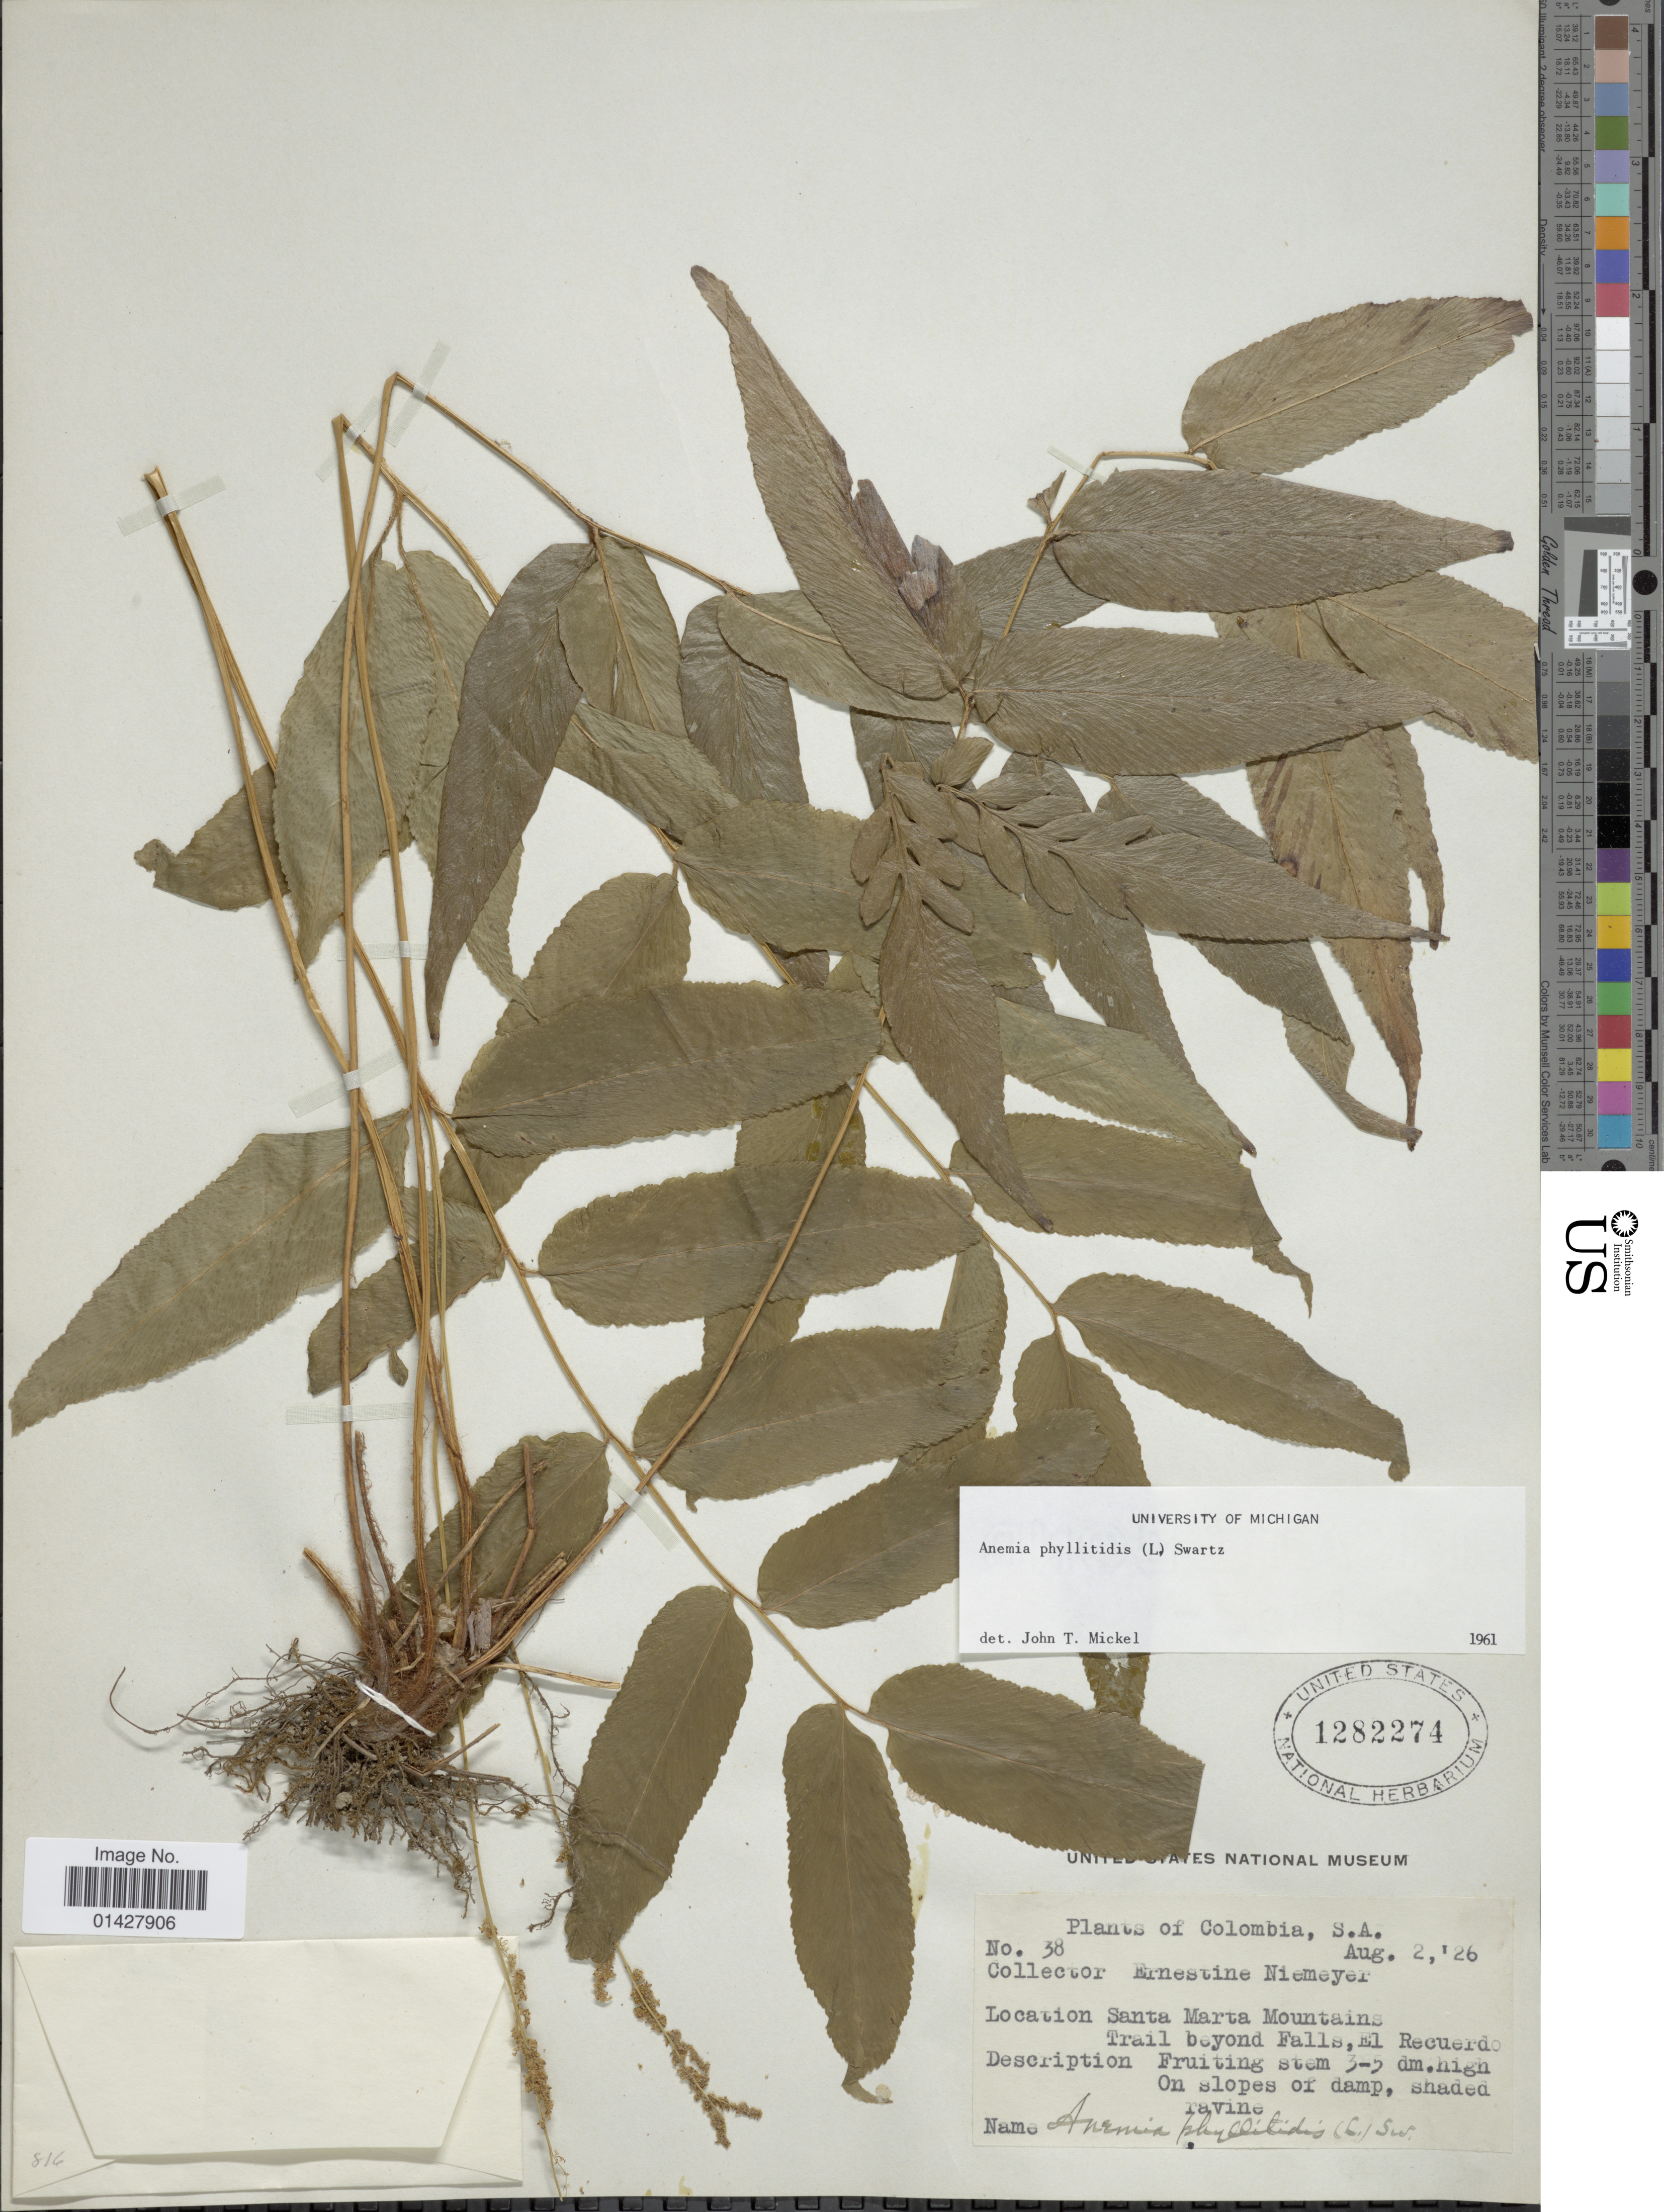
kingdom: Plantae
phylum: Tracheophyta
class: Polypodiopsida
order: Schizaeales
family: Anemiaceae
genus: Anemia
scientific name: Anemia phyllitidis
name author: (L.) Sw.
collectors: E. H. Niemeyer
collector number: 38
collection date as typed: Transcribed d/m/y: 2/8/26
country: Colombia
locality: Santa Marta Mountains, Trail beyond Falls, El Recuerdo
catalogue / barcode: US 1282274